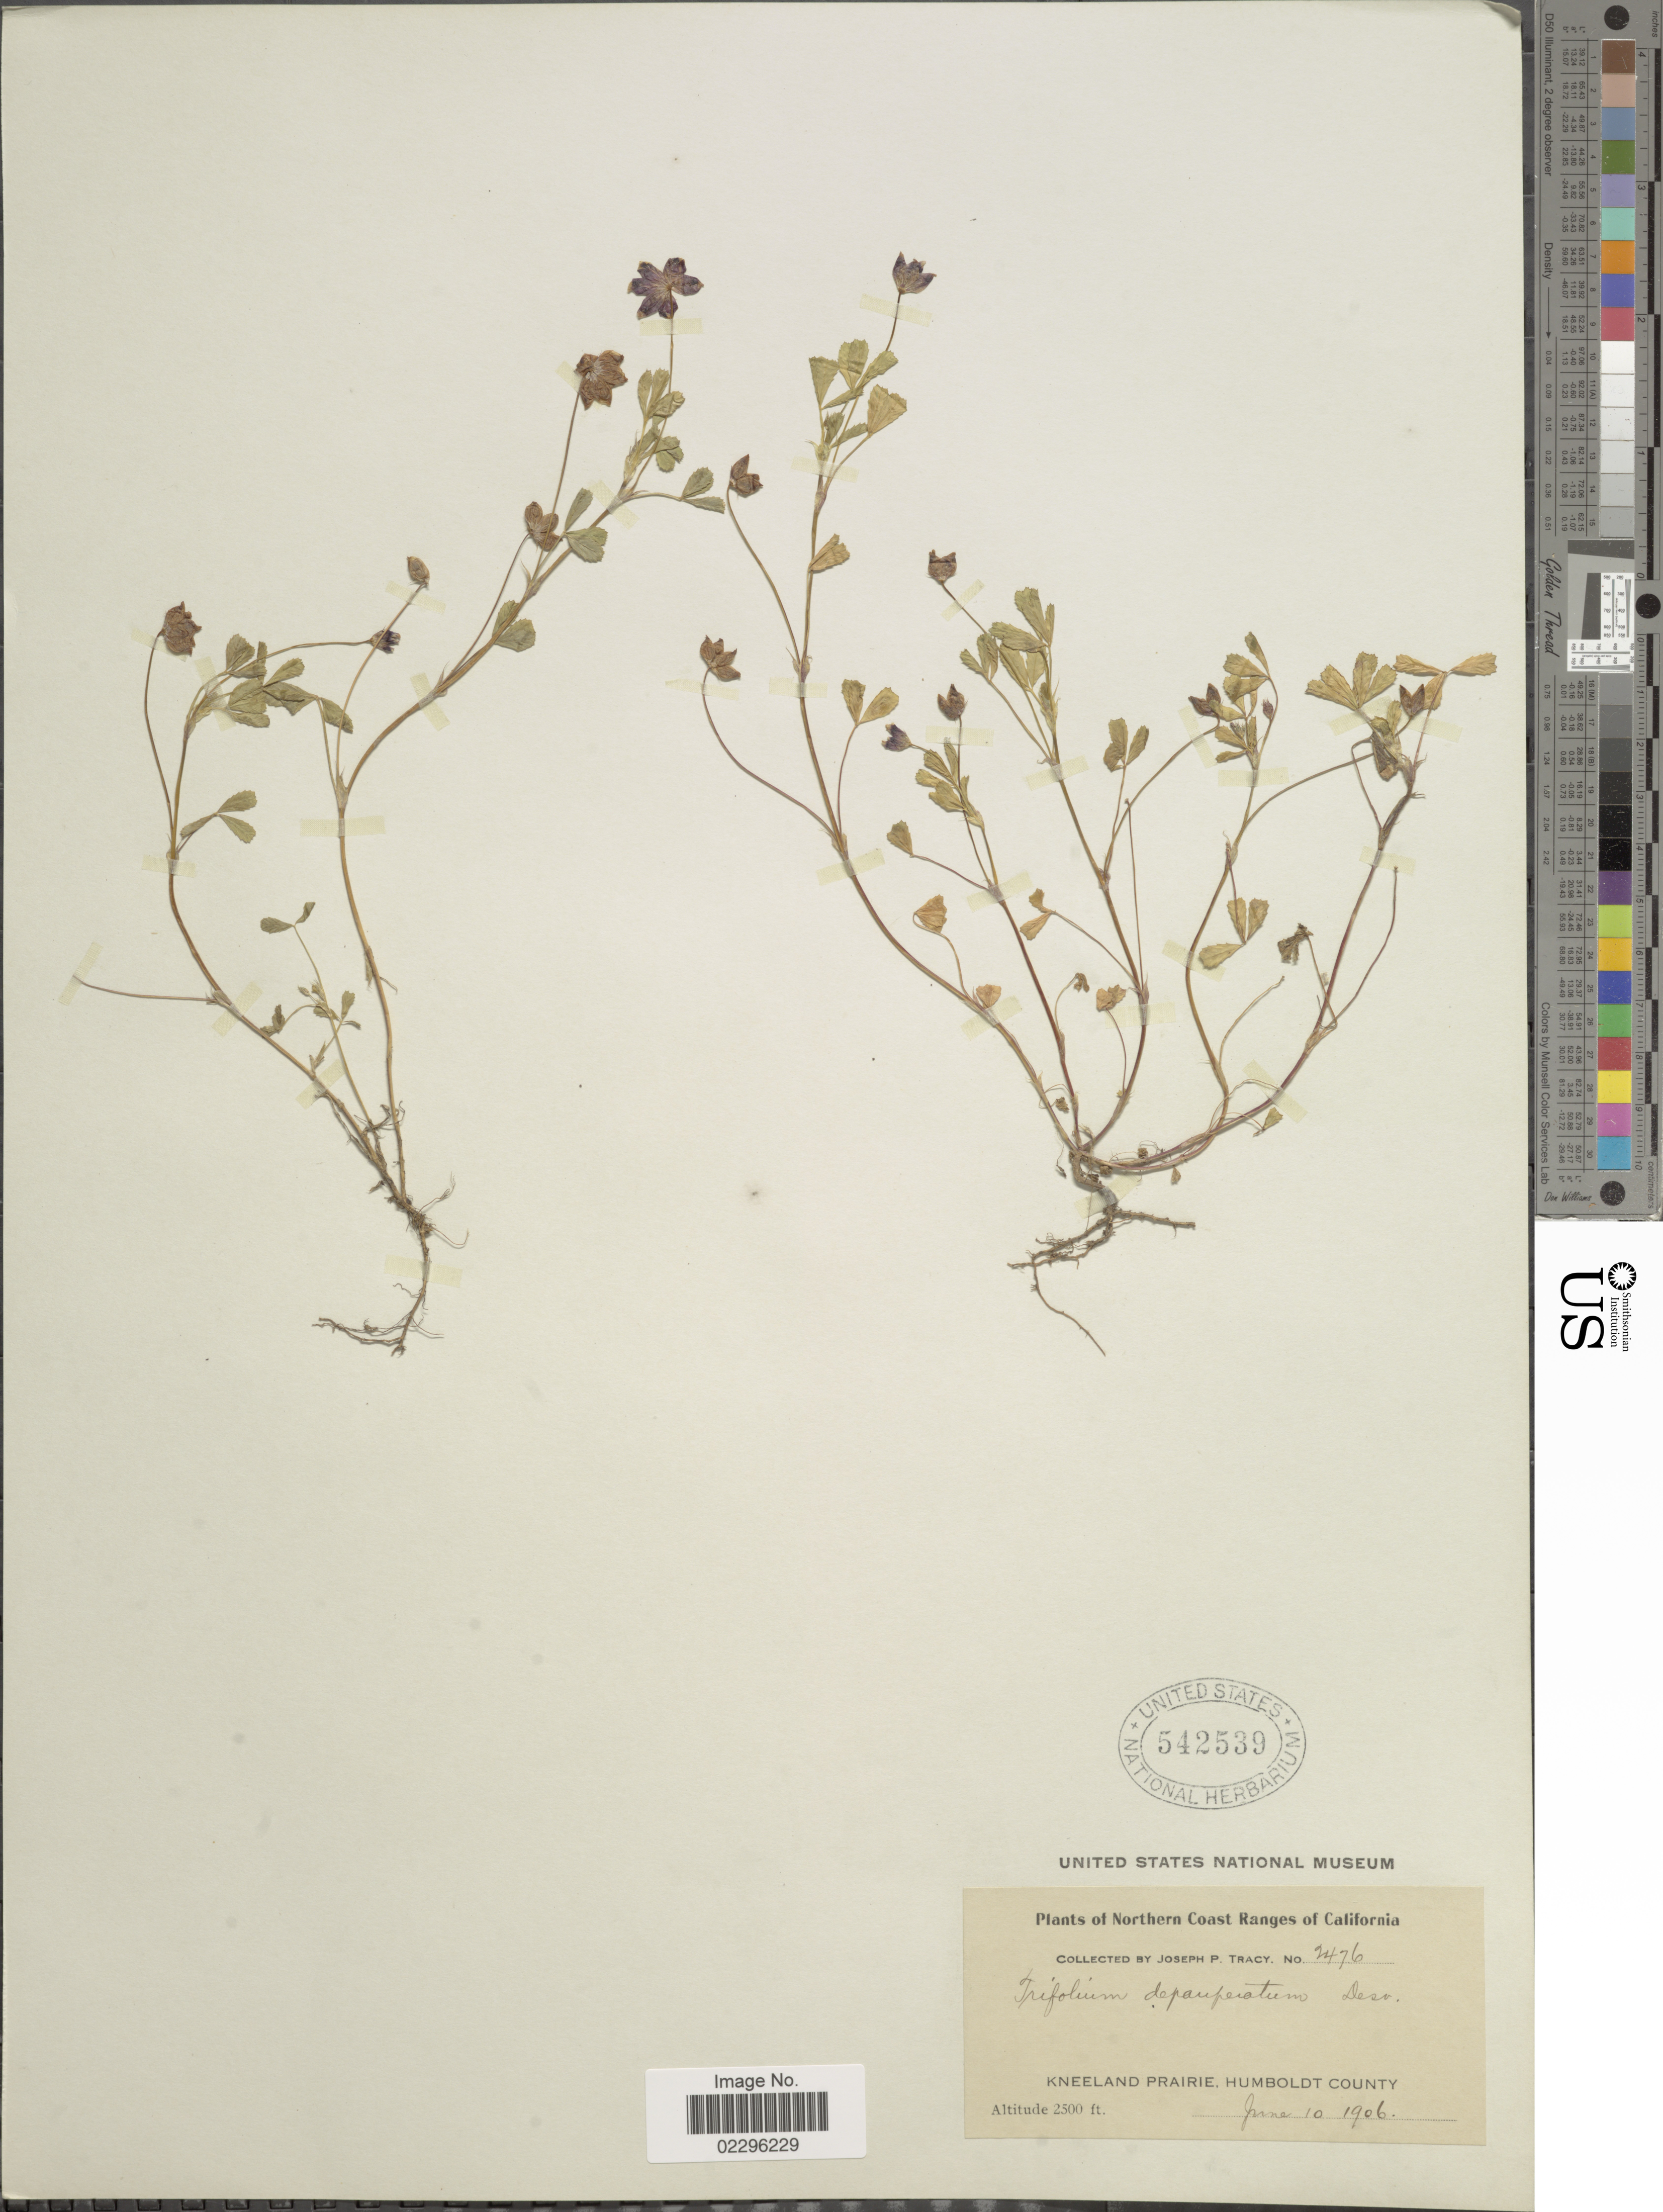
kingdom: Plantae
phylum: Tracheophyta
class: Magnoliopsida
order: Fabales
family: Fabaceae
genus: Trifolium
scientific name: Trifolium depauperatum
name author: Desv.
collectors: J. Tracy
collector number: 2476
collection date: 1906-06-10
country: United States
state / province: California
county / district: Humboldt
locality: Northern Coast Ranges. Kneeland Prairie, Humboldt County.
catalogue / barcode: US 542539